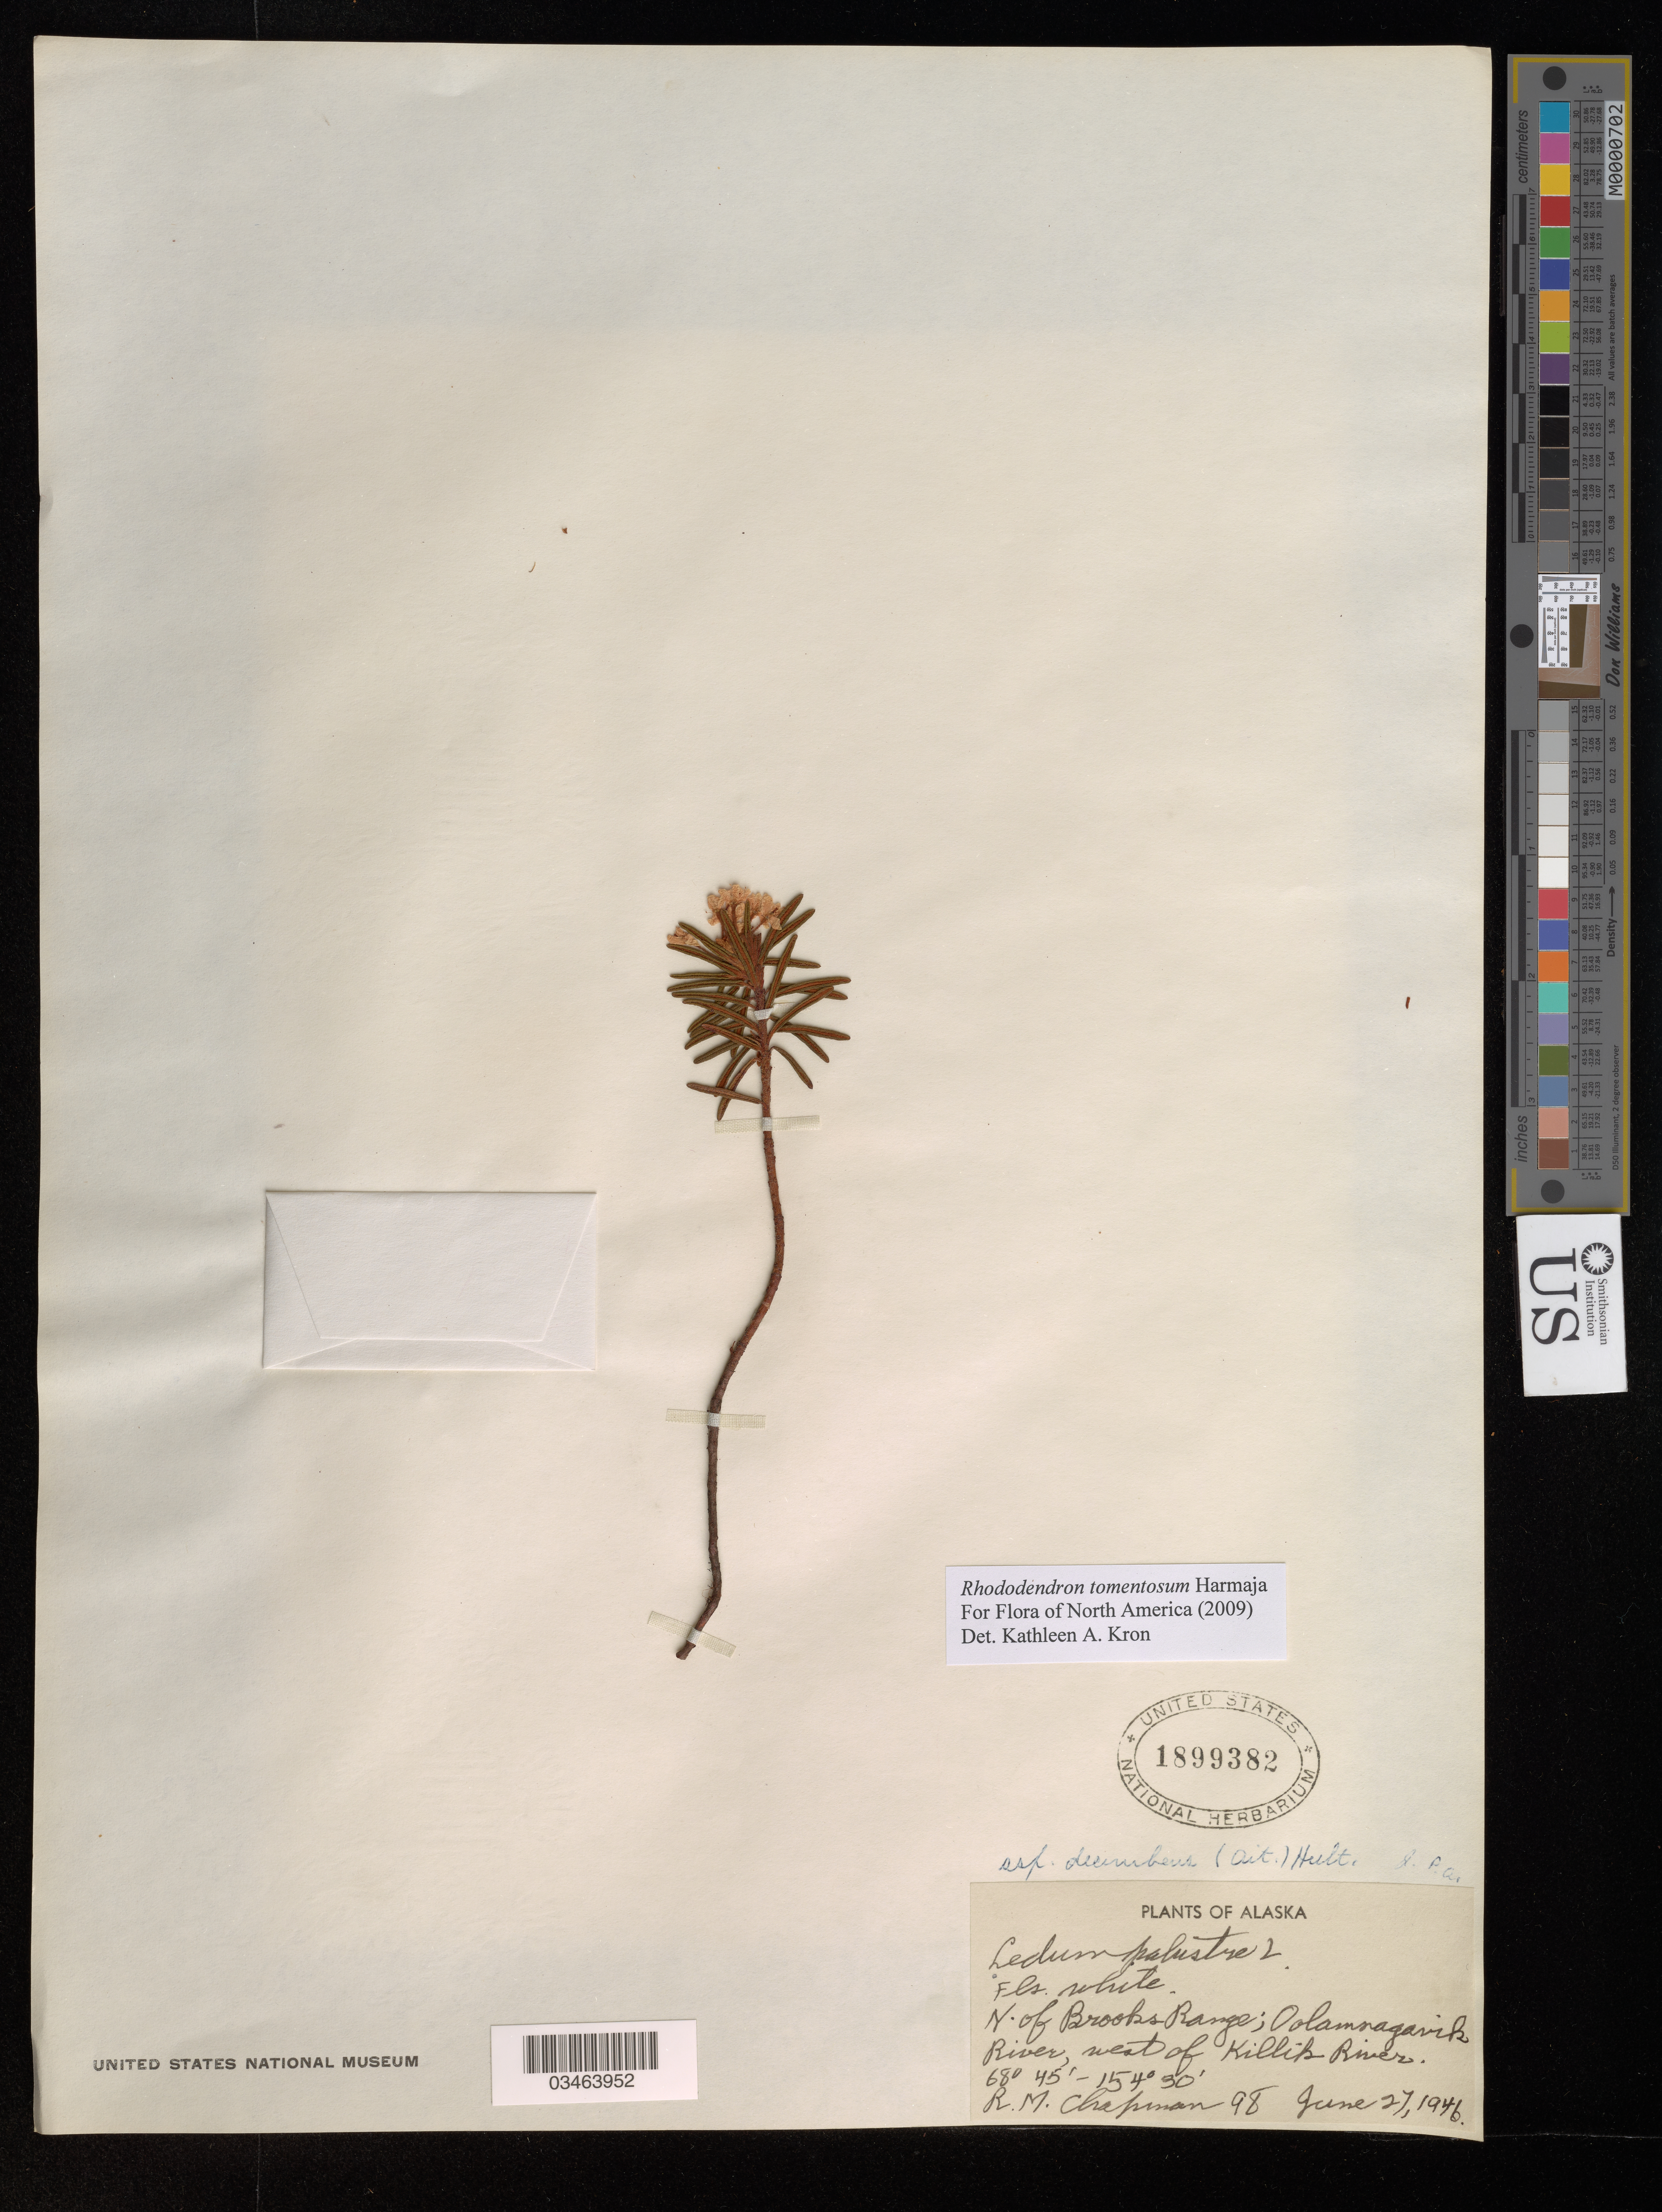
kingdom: Plantae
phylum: Tracheophyta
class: Magnoliopsida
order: Ericales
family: Ericaceae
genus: Rhododendron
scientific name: Rhododendron tomentosum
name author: Harmaja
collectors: R. M. Chapman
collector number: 98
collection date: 1946-06-27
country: United States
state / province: Alaska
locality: N. of Brooks Range; Oolamnagavik River, west of Killik River.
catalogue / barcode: US 1899382